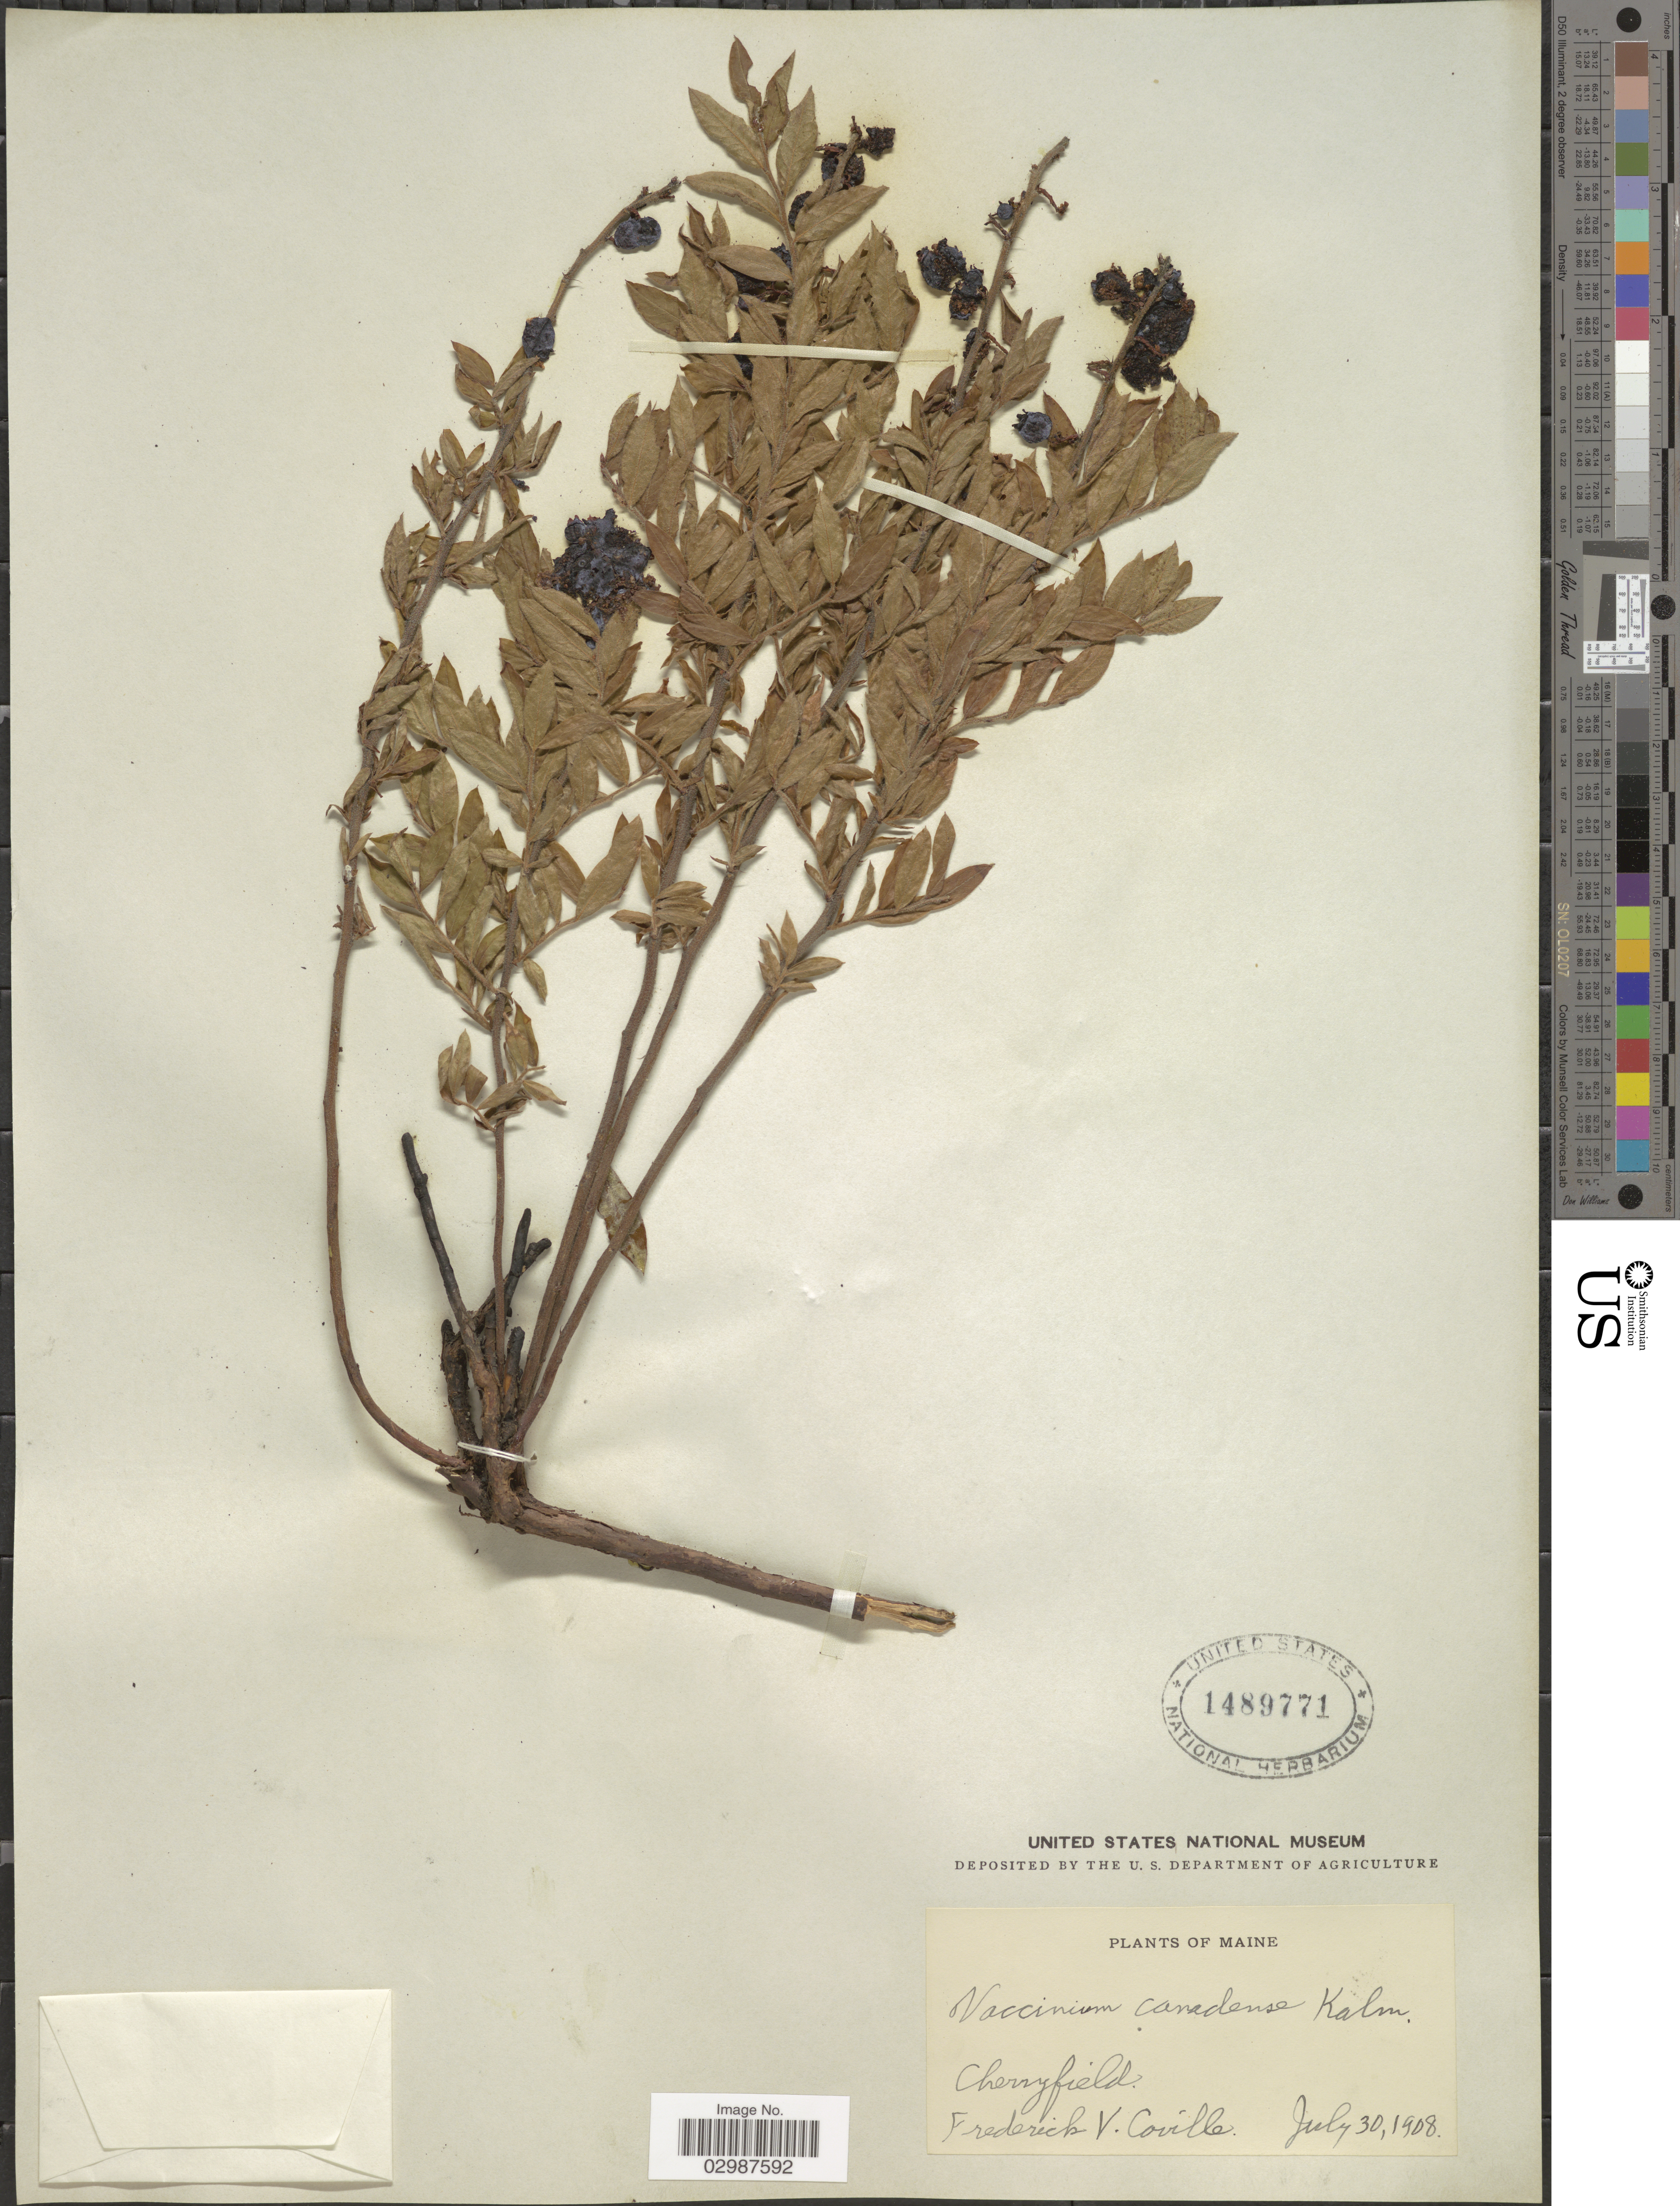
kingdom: Plantae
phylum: Tracheophyta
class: Magnoliopsida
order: Ericales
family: Ericaceae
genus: Vaccinium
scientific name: Vaccinium canadense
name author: Kalm ex Richardson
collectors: F. V. Coville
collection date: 1908-07-30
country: United States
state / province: Maine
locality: Cherryfield.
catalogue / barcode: US 1489771